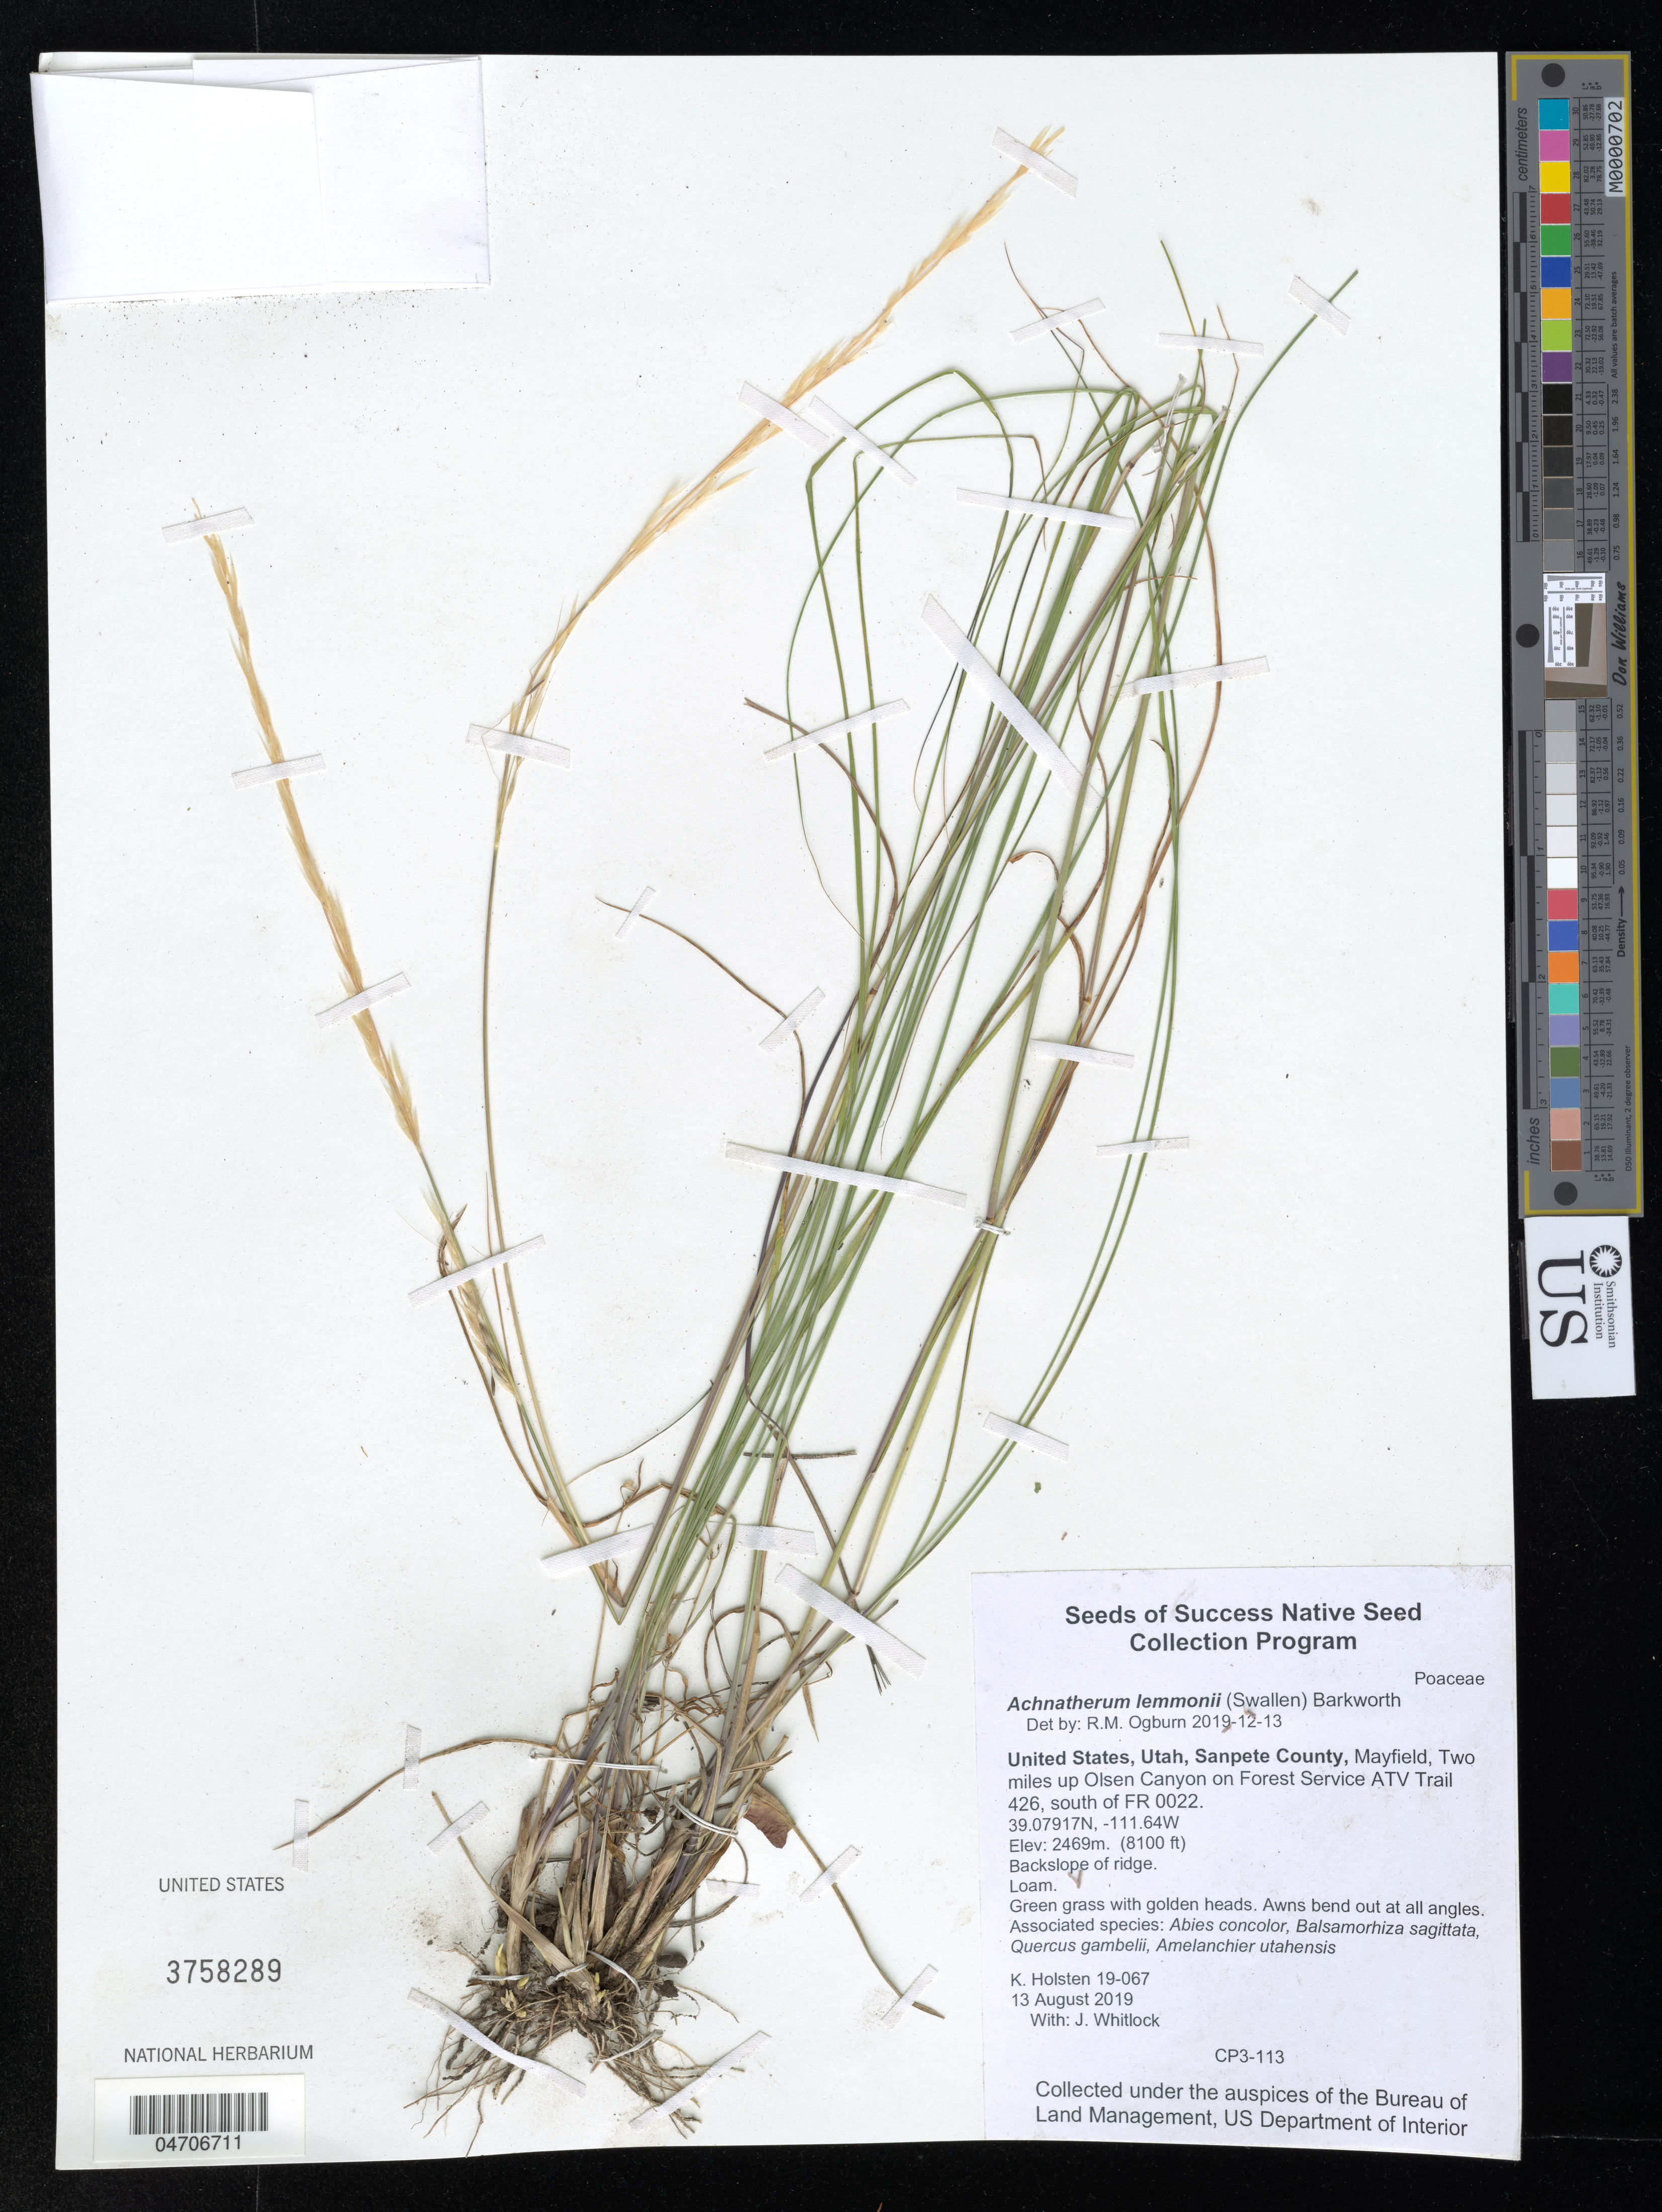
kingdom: Plantae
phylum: Tracheophyta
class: Liliopsida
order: Poales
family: Poaceae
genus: Achnatherum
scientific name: Achnatherum lemmonii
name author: (Vasey) Barkworth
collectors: B. Ponman & A. Quintanar Castillo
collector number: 19-067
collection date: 2019-08-13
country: United States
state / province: Utah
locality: Sanpete County, Mayfield, Two miles up Olsen Canyon on Forest Service ATV Trail 426, south of FR 0022.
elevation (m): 2469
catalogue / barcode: US 3758289